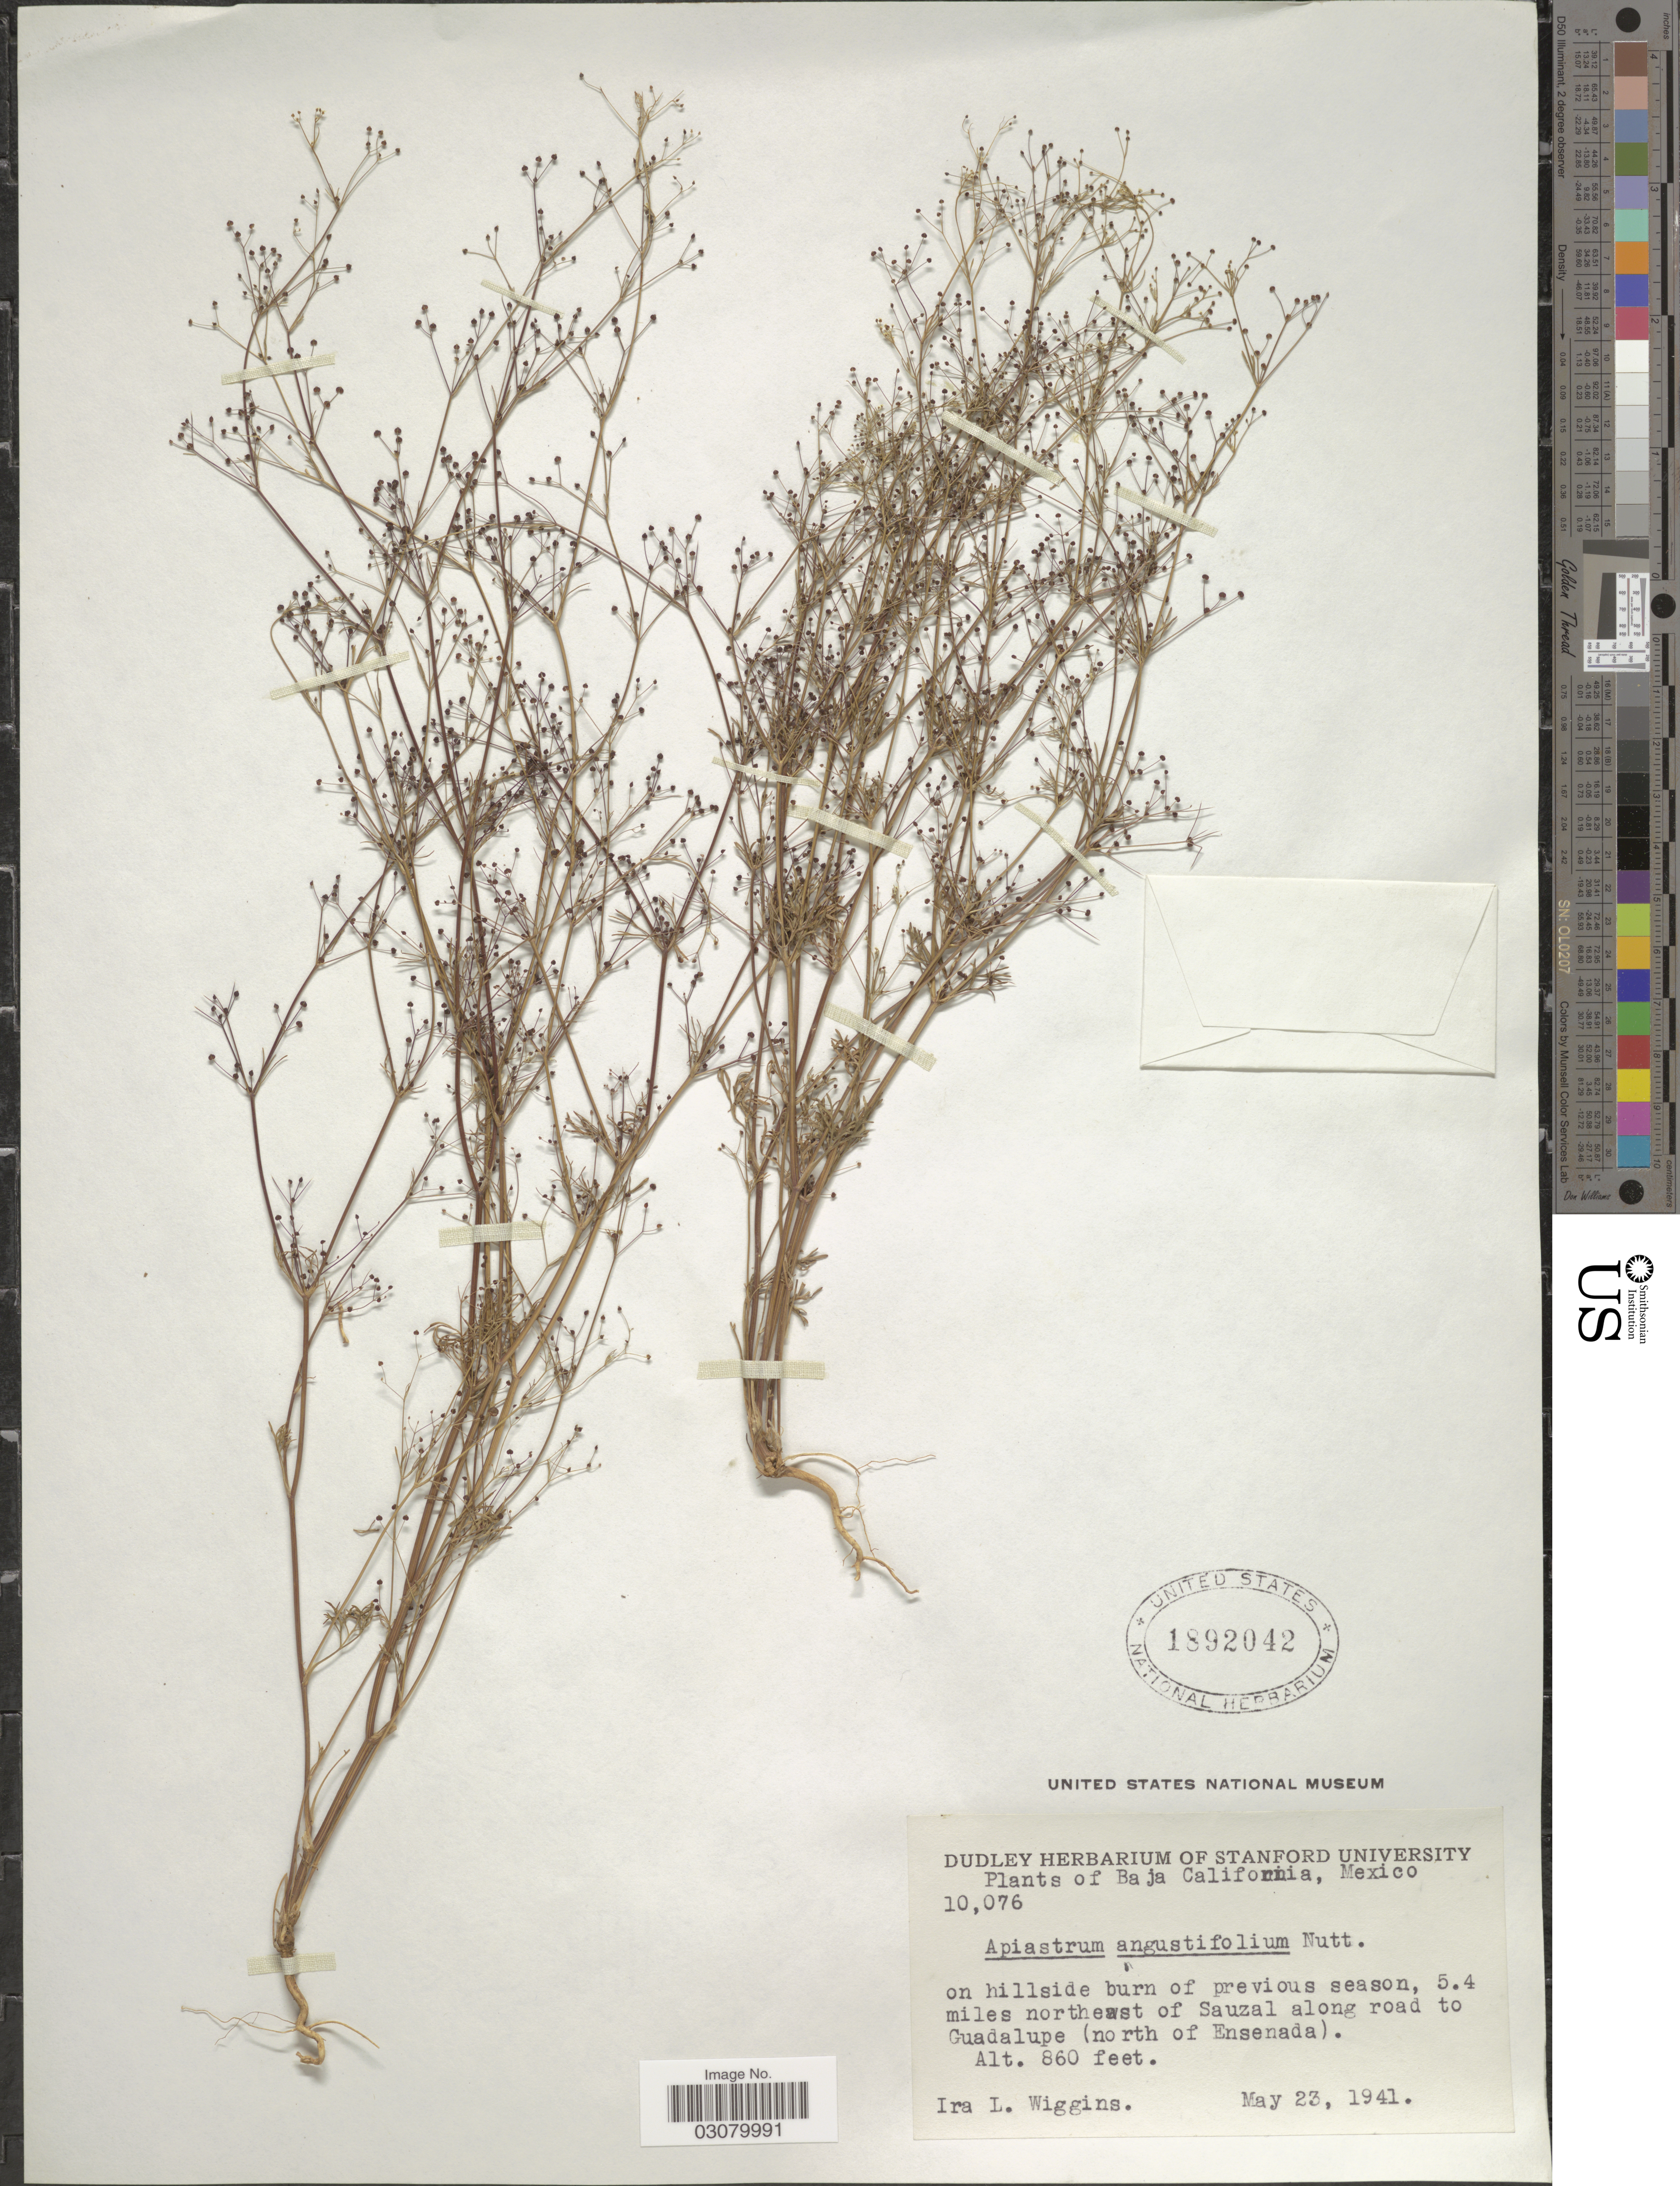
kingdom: Plantae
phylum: Tracheophyta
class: Magnoliopsida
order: Apiales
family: Apiaceae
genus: Apiastrum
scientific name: Apiastrum angustifolium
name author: Nutt.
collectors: I. L. Wiggins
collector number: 10076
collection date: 1941-05-23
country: Mexico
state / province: Baja California Norte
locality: On hillside burn of previous season, 5.4 miles northeast of Sauzal along road to Guadalupe (north of Ensenada).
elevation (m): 262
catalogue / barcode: US 1892042